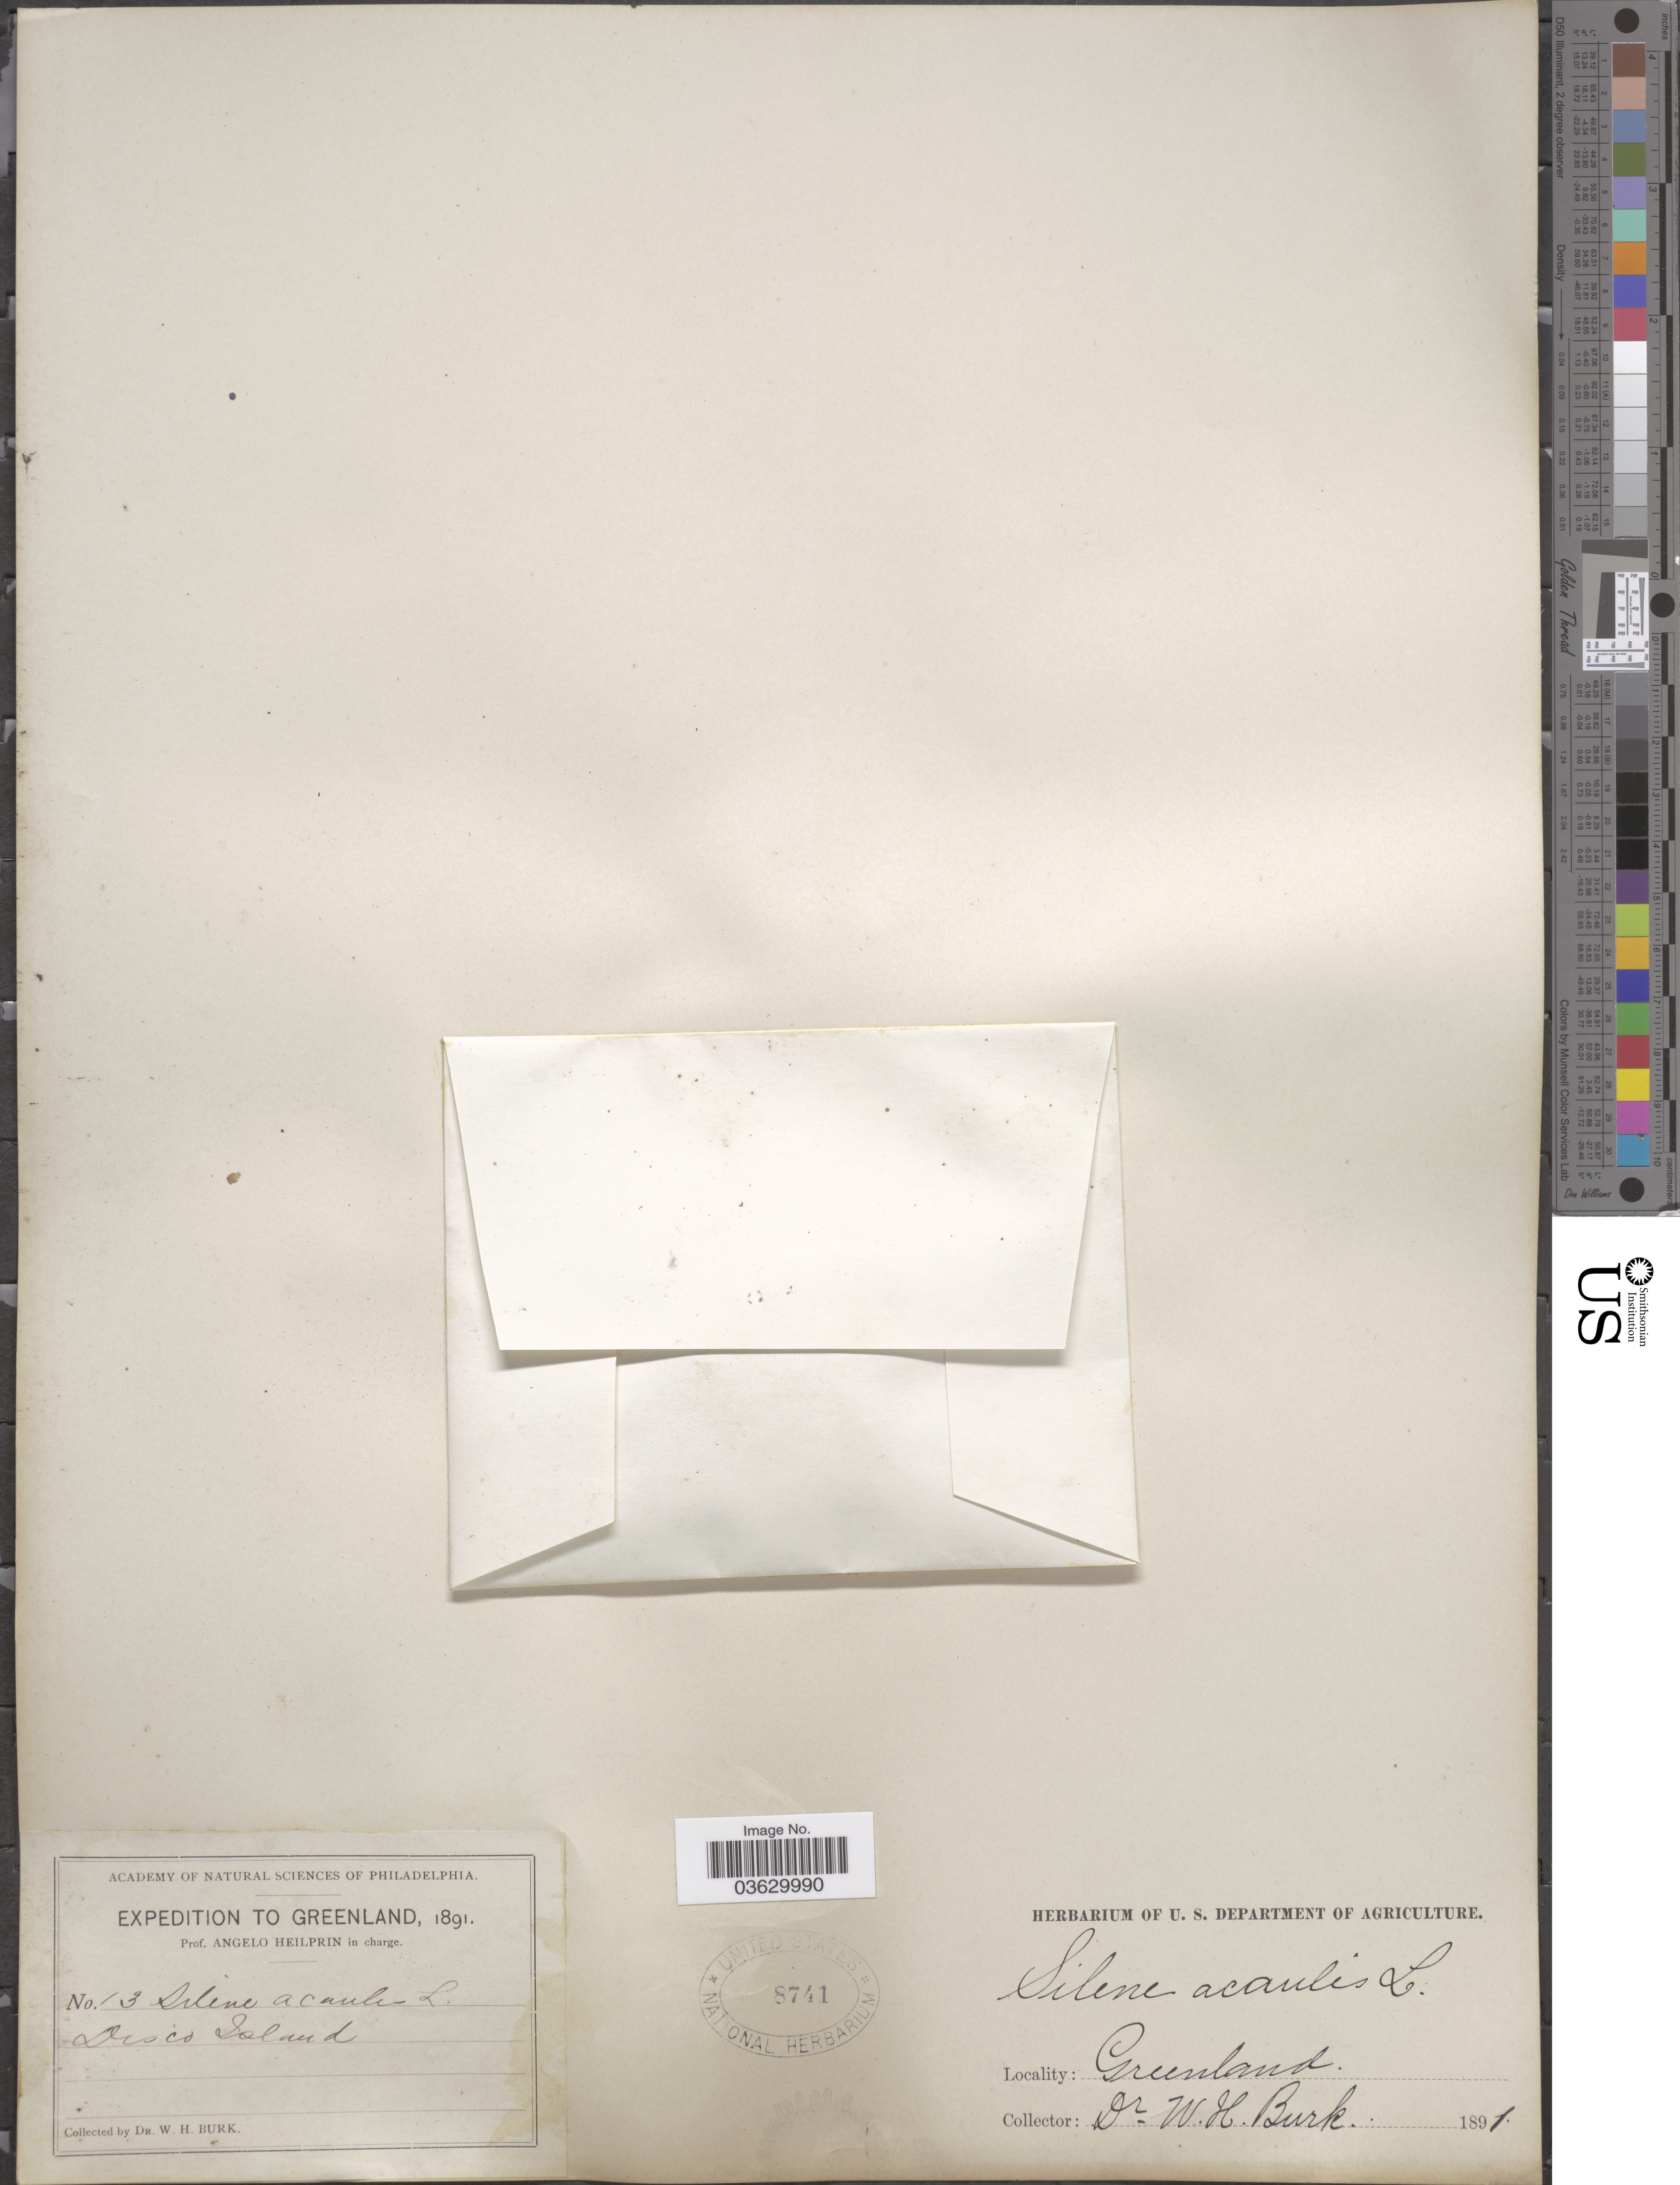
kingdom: Plantae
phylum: Tracheophyta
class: Magnoliopsida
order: Caryophyllales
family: Caryophyllaceae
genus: Silene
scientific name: Silene acaulis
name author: (L.) Jacq.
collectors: W. Burk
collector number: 13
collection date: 1891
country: Greenland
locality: Disco Island.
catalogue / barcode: US 8741